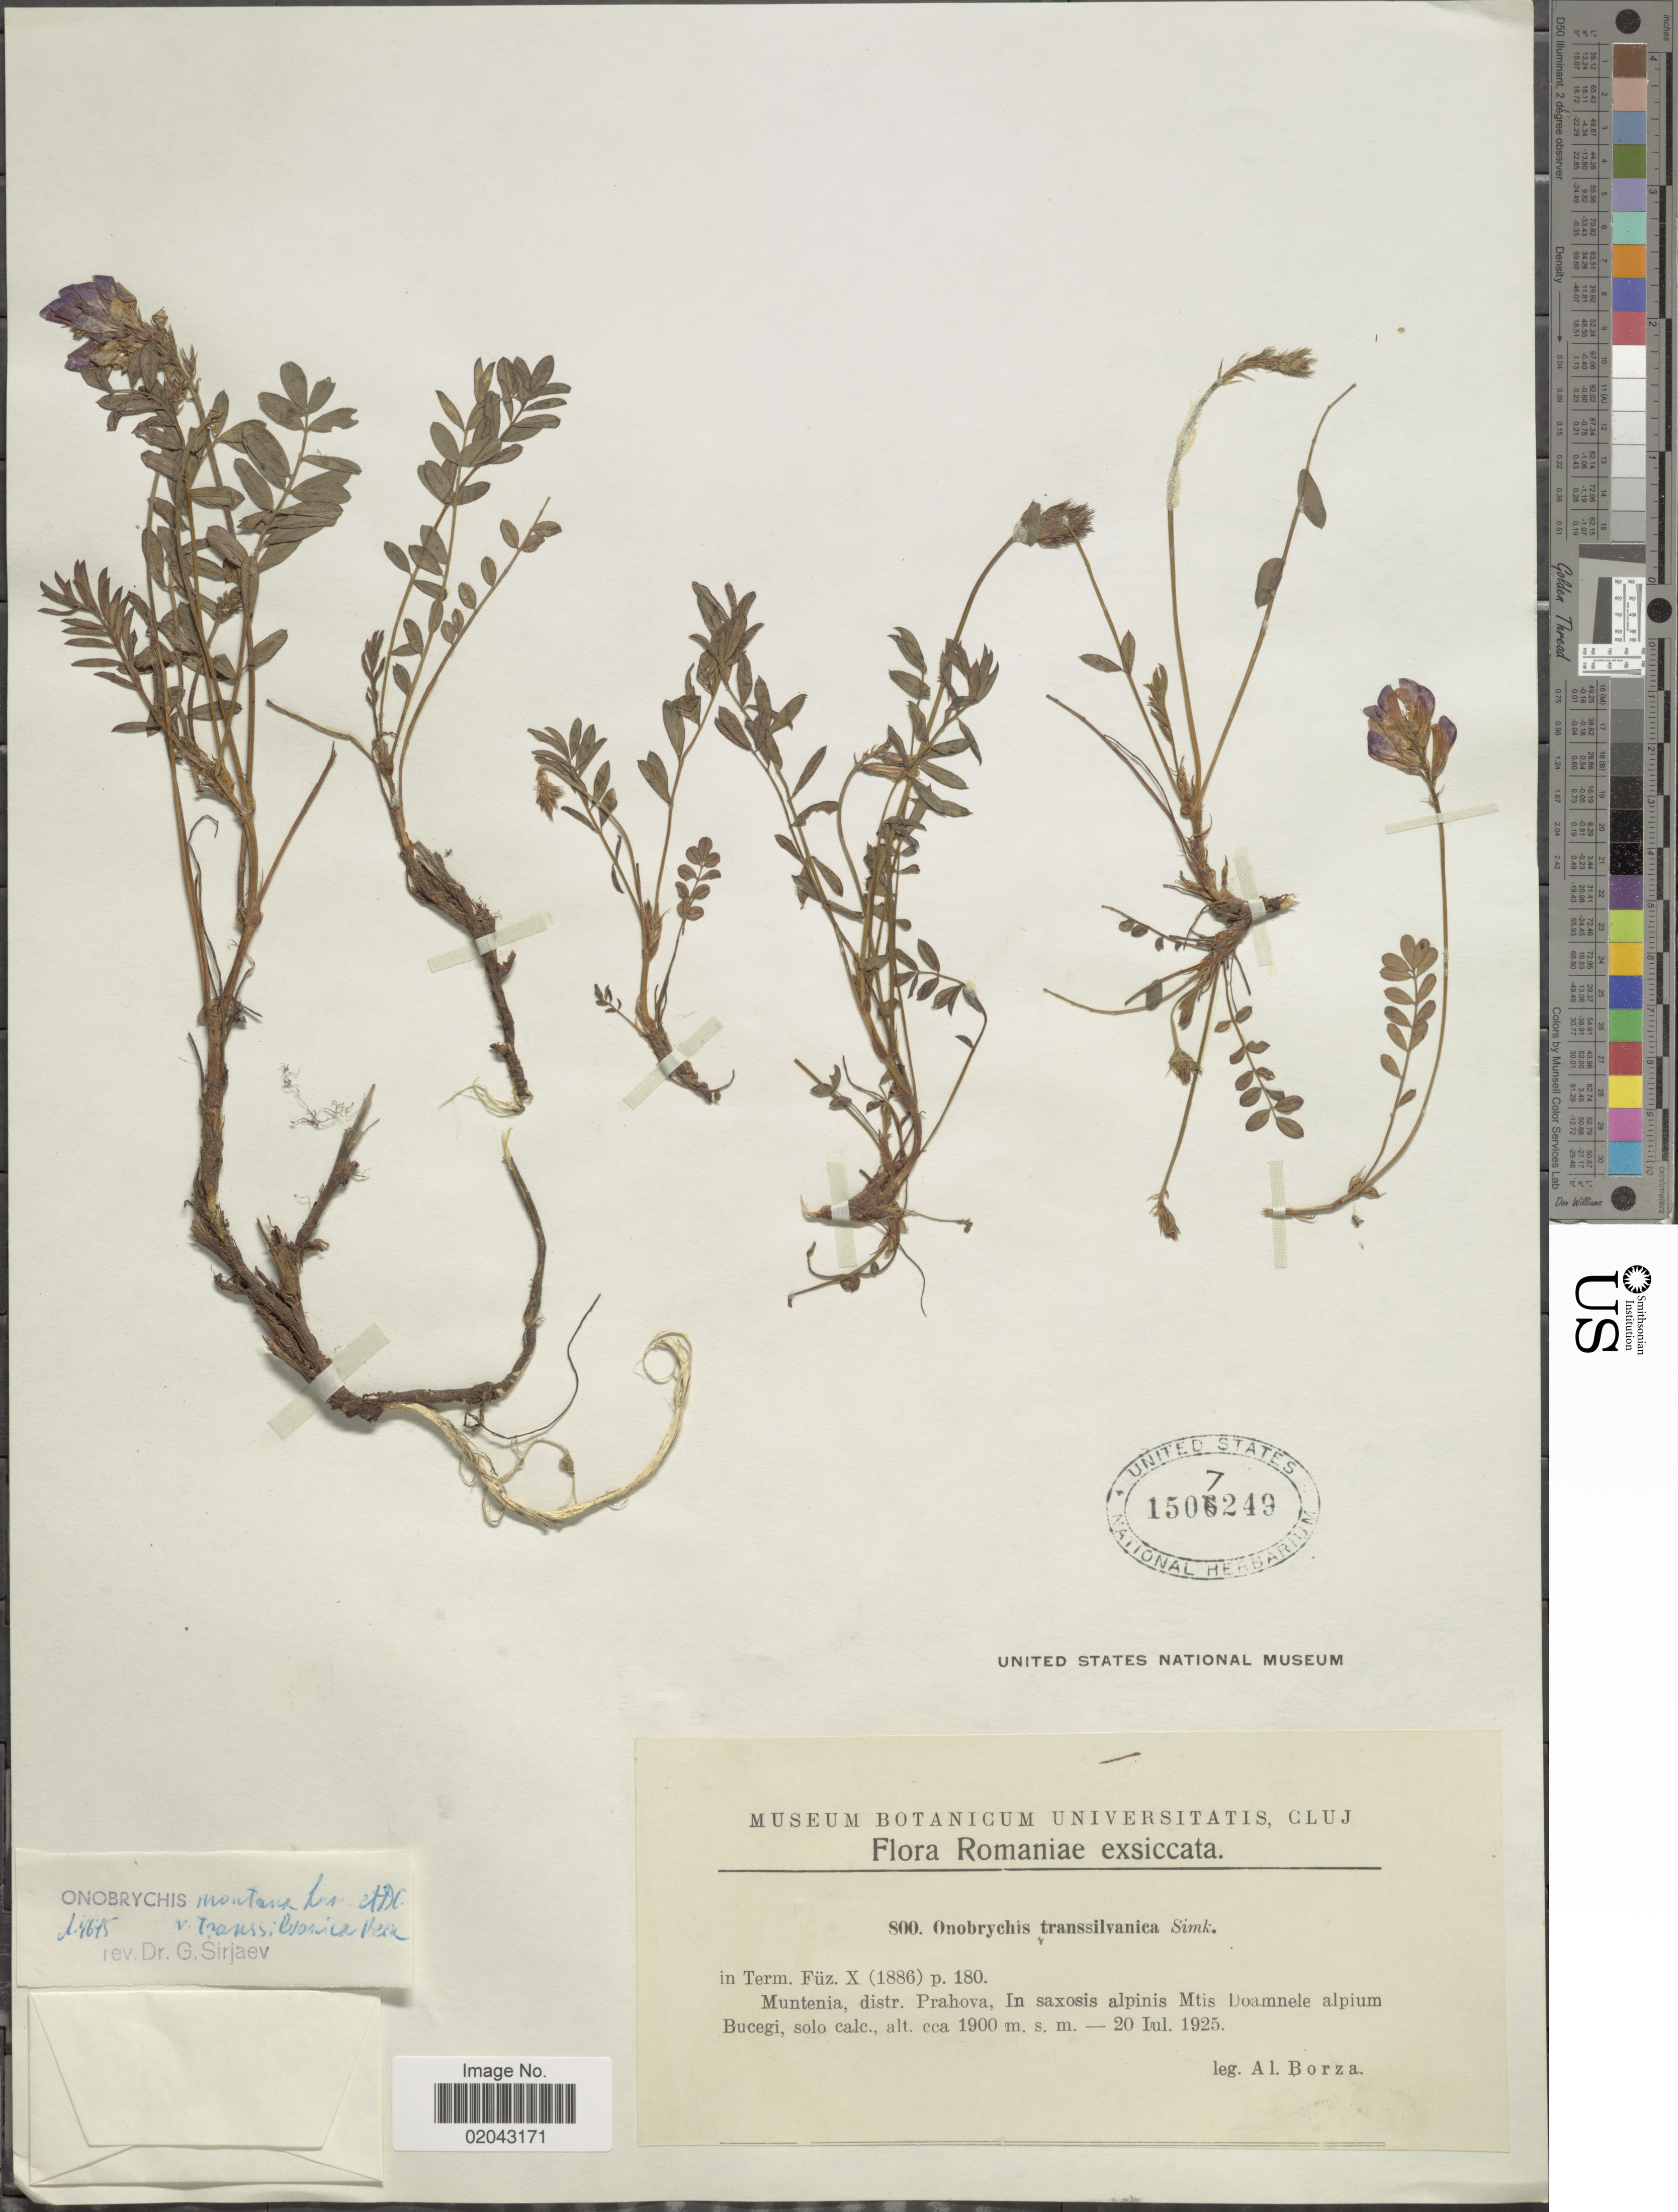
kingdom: Plantae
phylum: Tracheophyta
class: Magnoliopsida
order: Fabales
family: Fabaceae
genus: Onobrychis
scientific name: Onobrychis montana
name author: DC.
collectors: A. Borza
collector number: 800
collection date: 1925-07-20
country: Romania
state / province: Prahova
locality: Romaniae, Muntenia, distr. Prahova, In saxosis alpinis Mtis Doamnele alpium Bucegi, solo calc.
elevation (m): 1900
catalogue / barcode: US 1507249